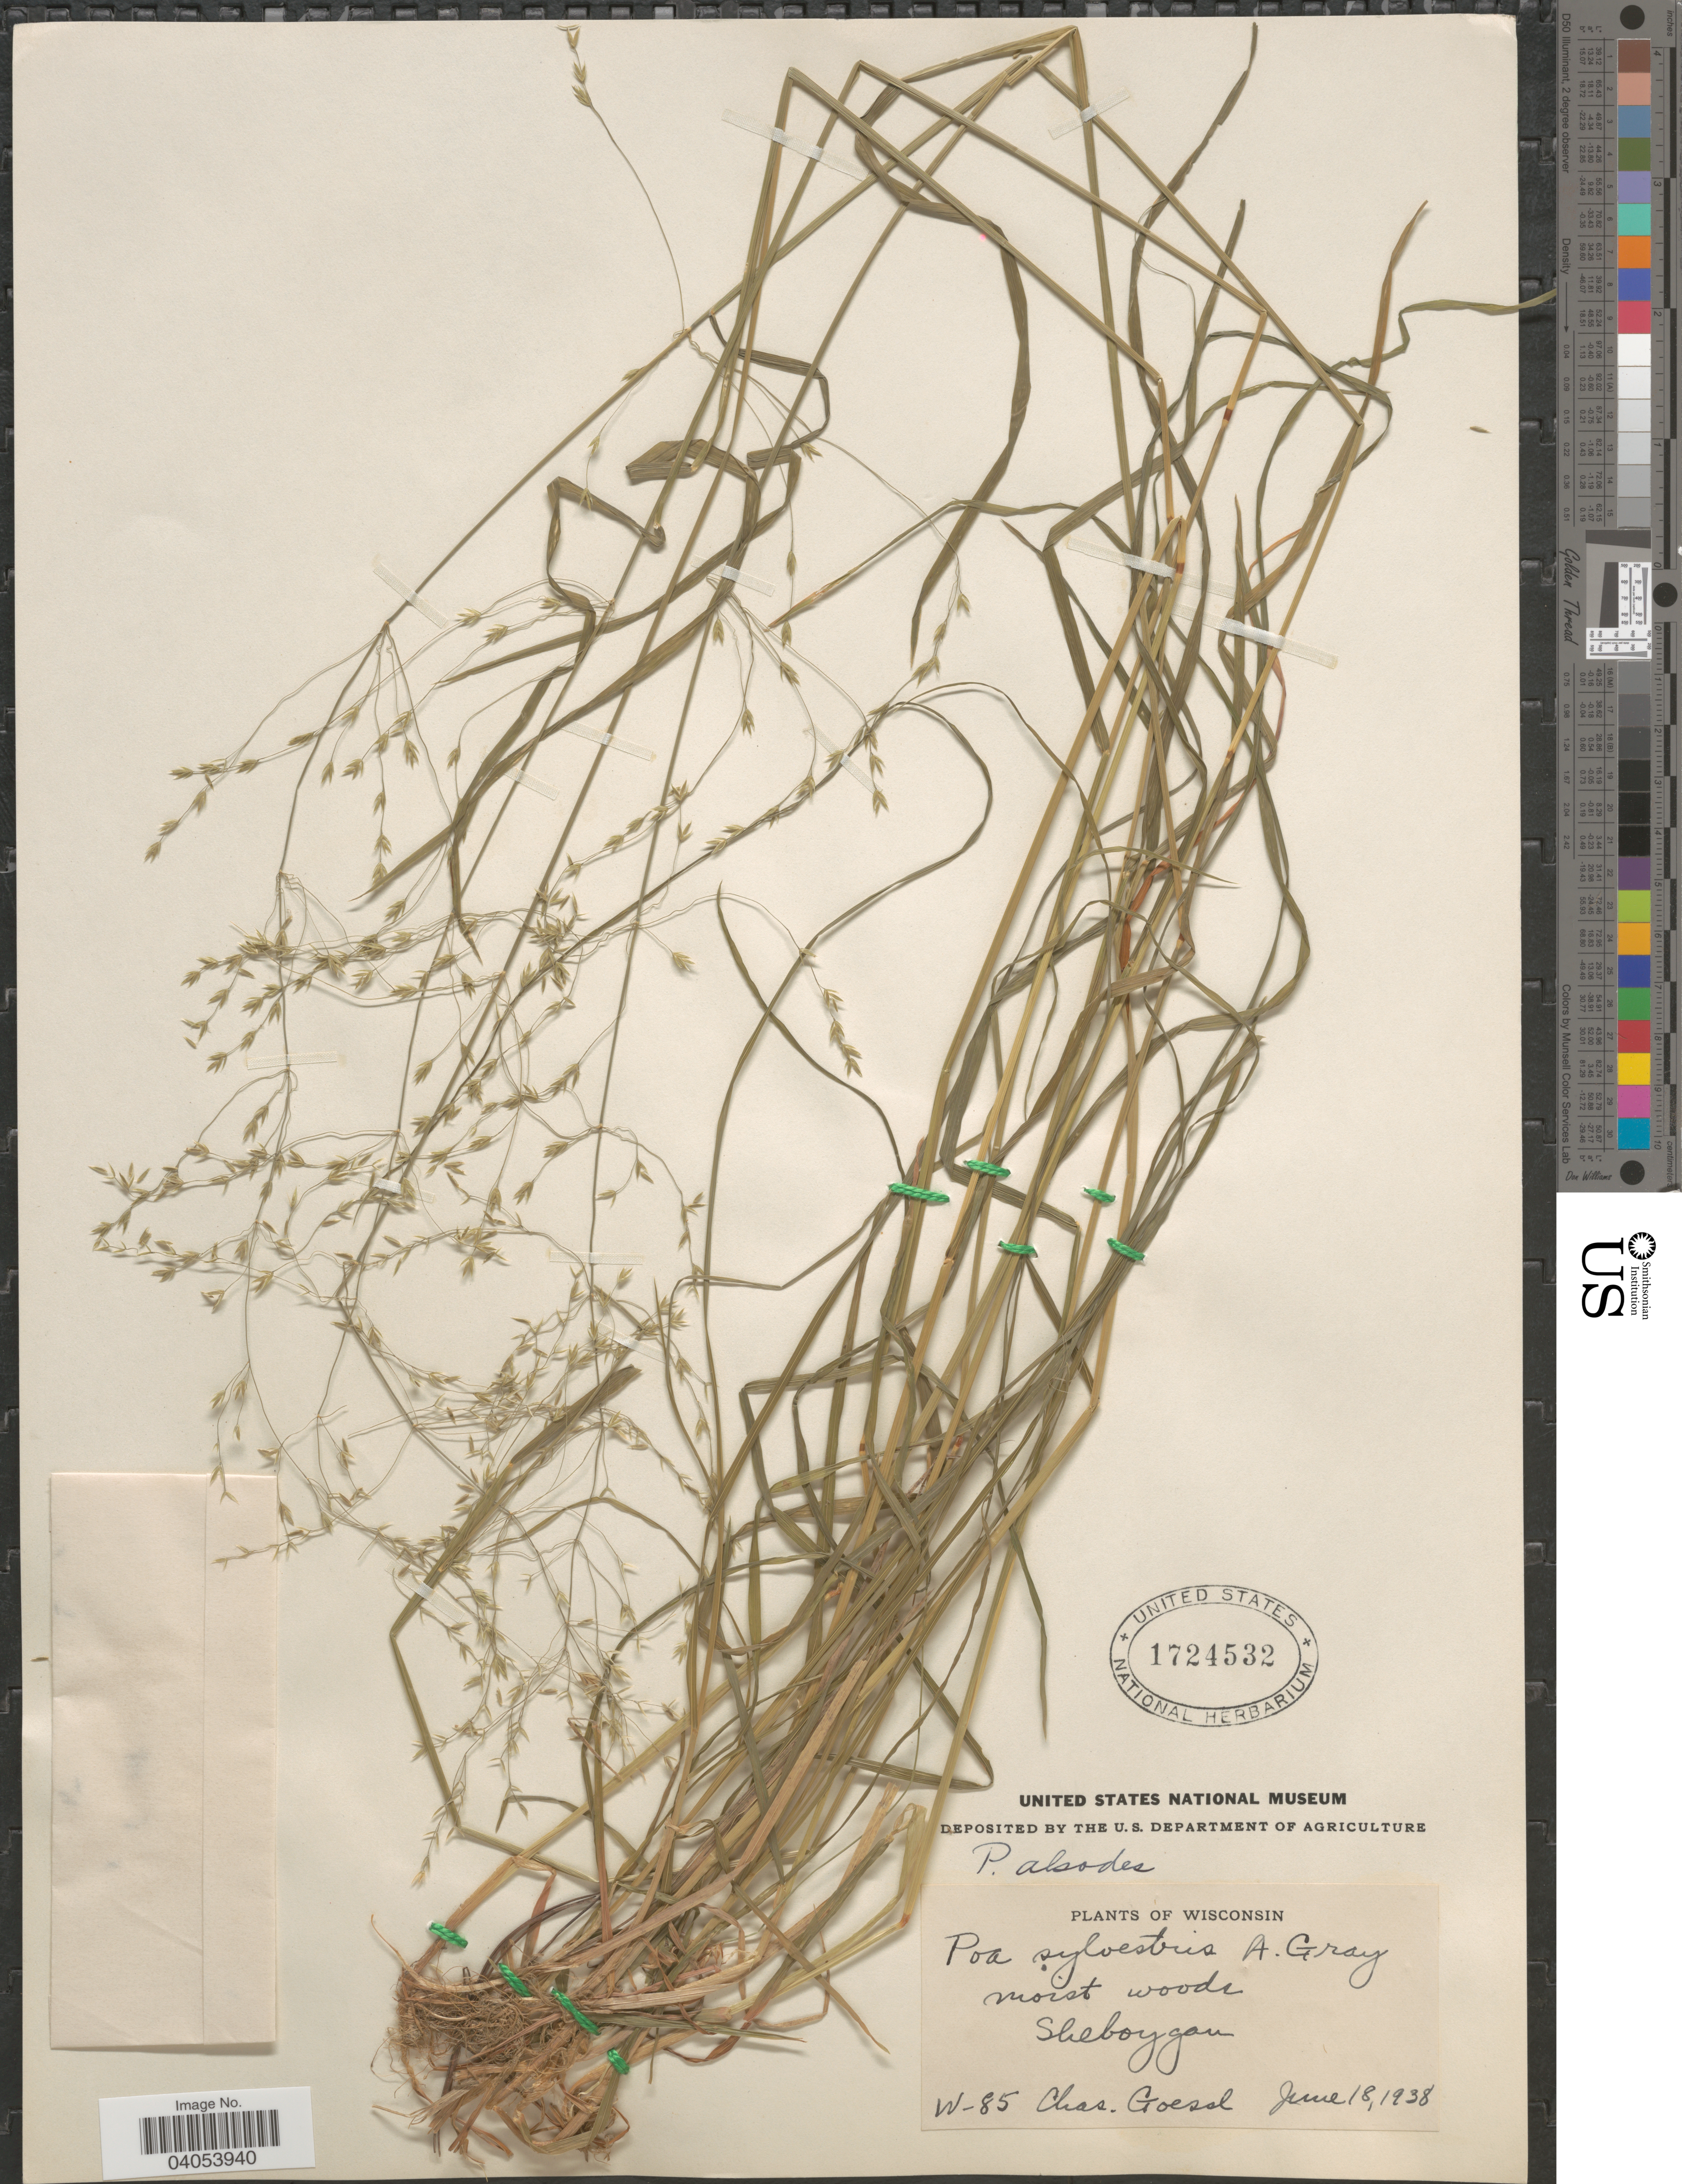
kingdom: Plantae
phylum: Tracheophyta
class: Liliopsida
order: Poales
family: Poaceae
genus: Poa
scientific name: Poa alsodes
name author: A. Gray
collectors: C. Goessl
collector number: W-85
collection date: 1938-06-18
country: United States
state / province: Wisconsin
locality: Sheboygan.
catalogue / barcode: US 1724532